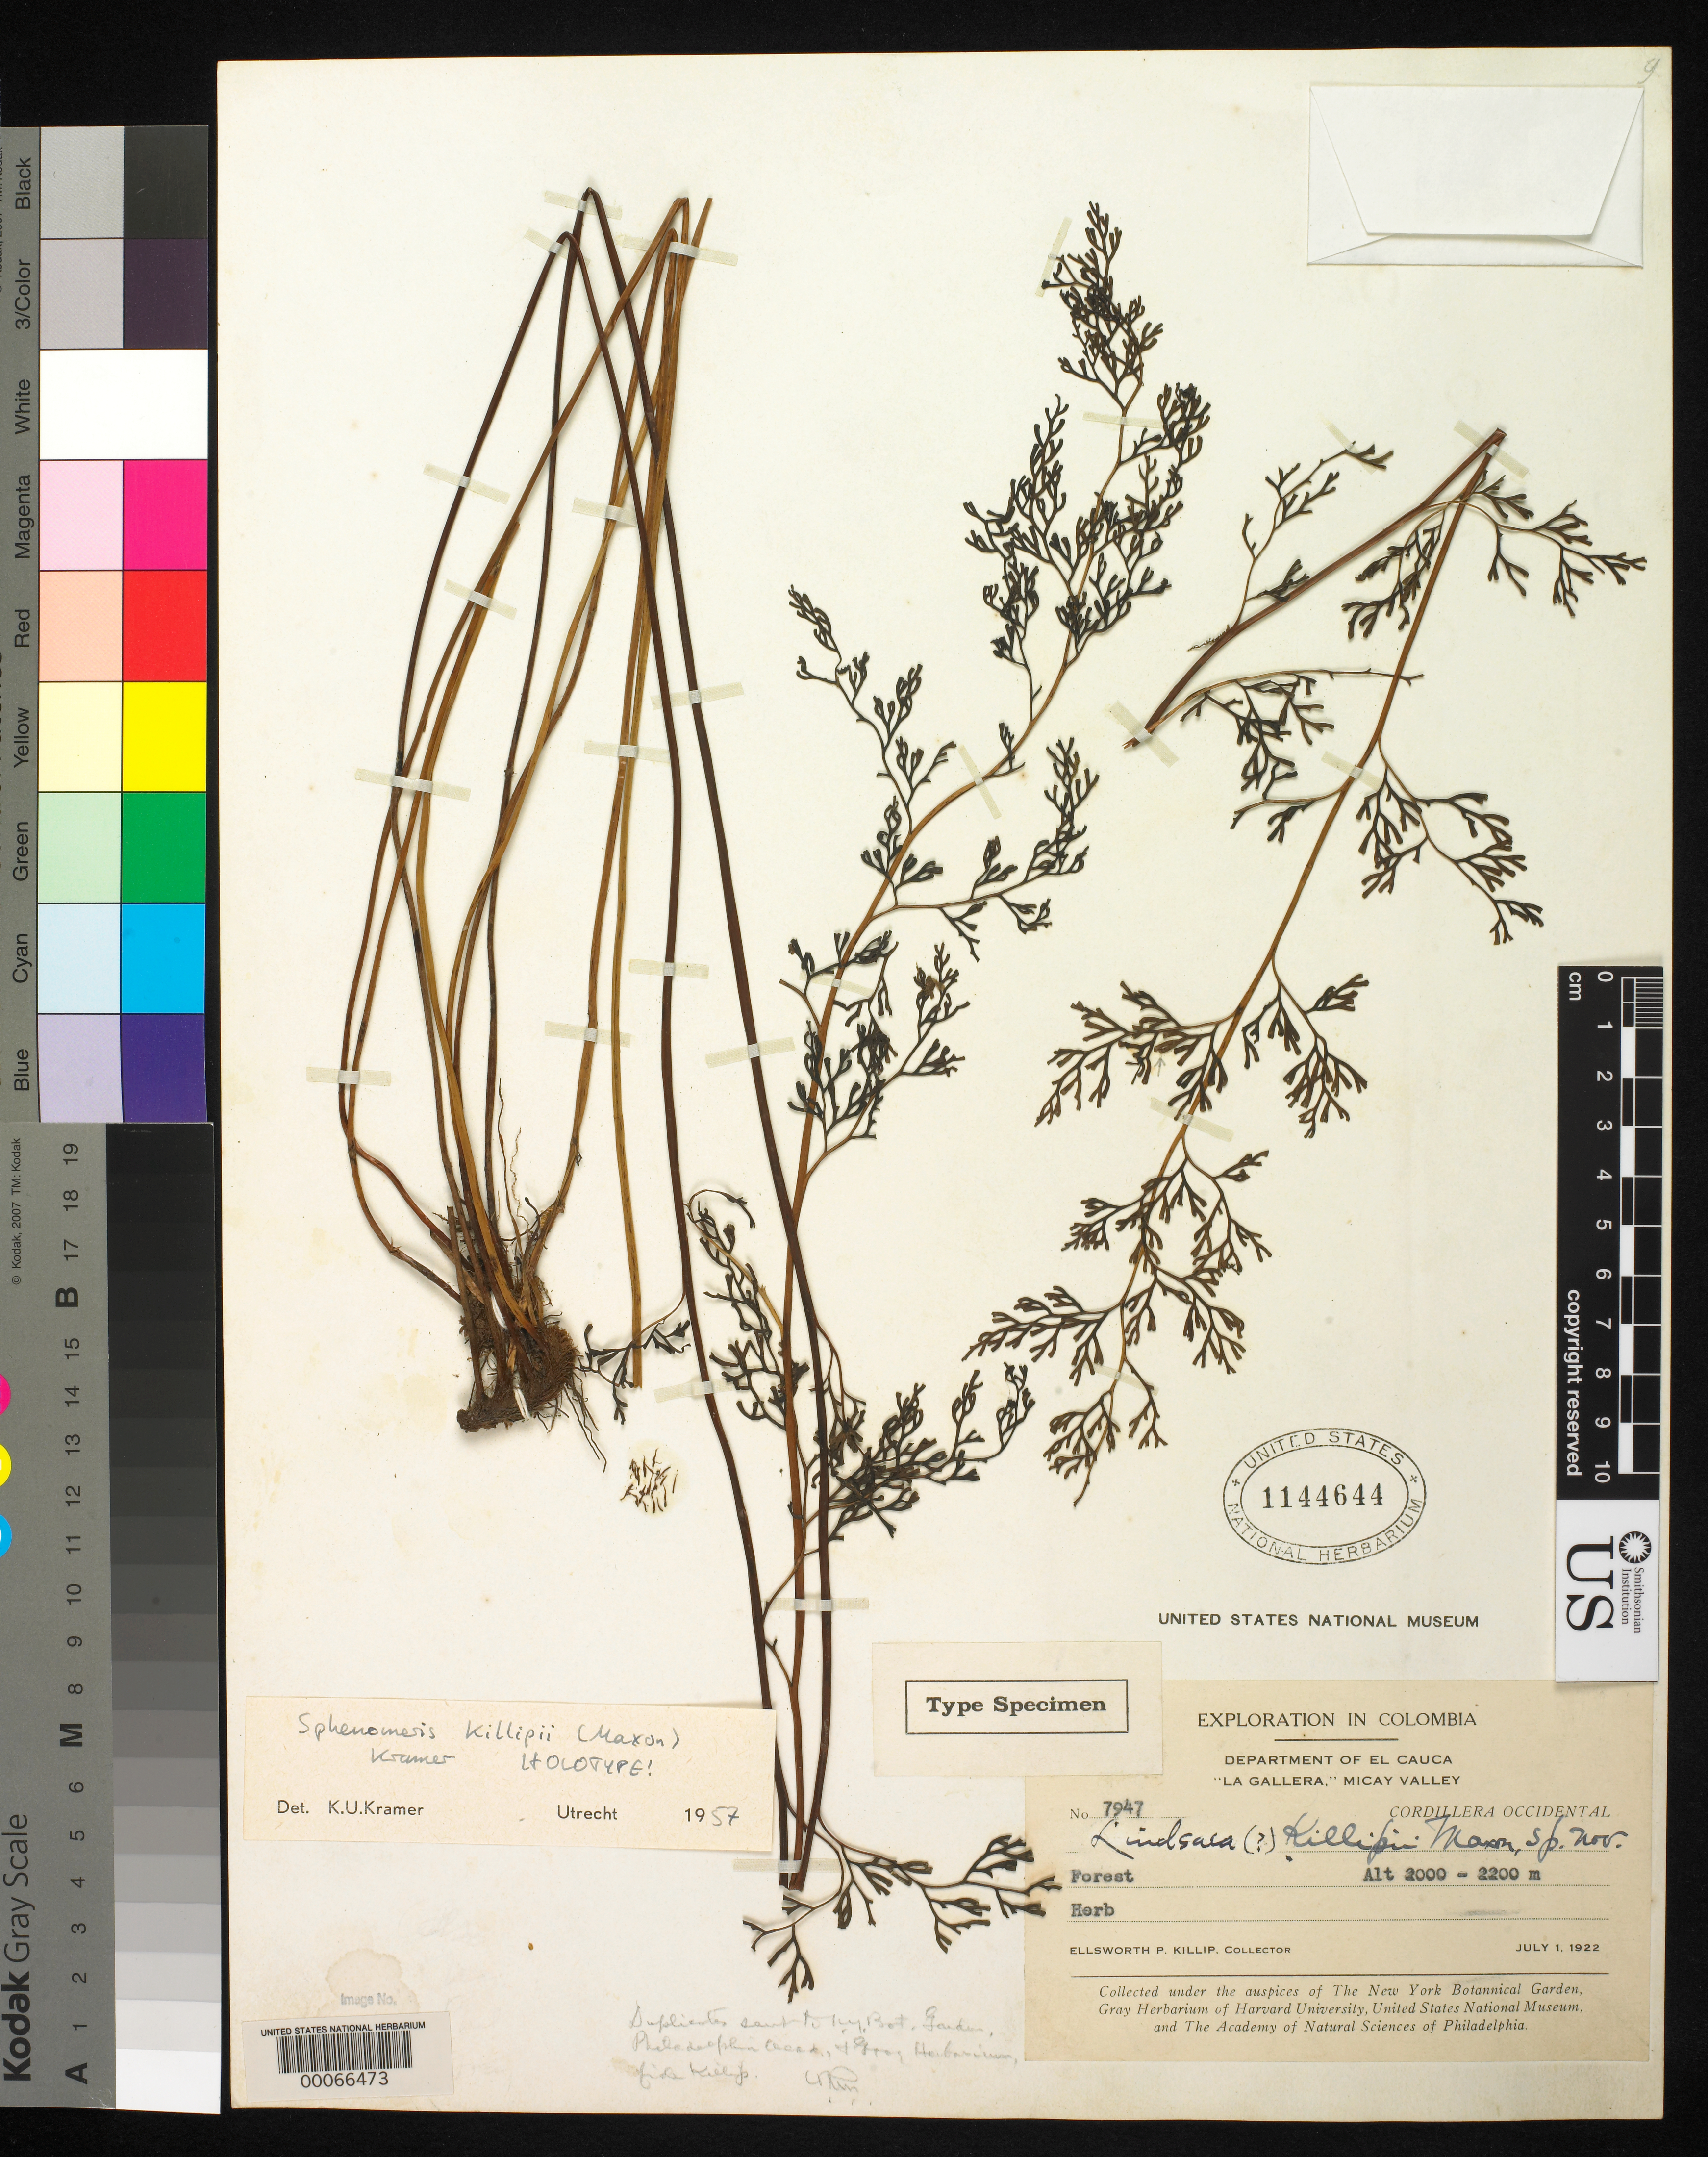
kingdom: Plantae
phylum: Tracheophyta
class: Polypodiopsida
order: Polypodiales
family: Lindsaeaceae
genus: Lindsaea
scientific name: Lindsaea killipii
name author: Maxon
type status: Holotype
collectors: E. P. Killip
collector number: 7947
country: Colombia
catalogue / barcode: US 1144644